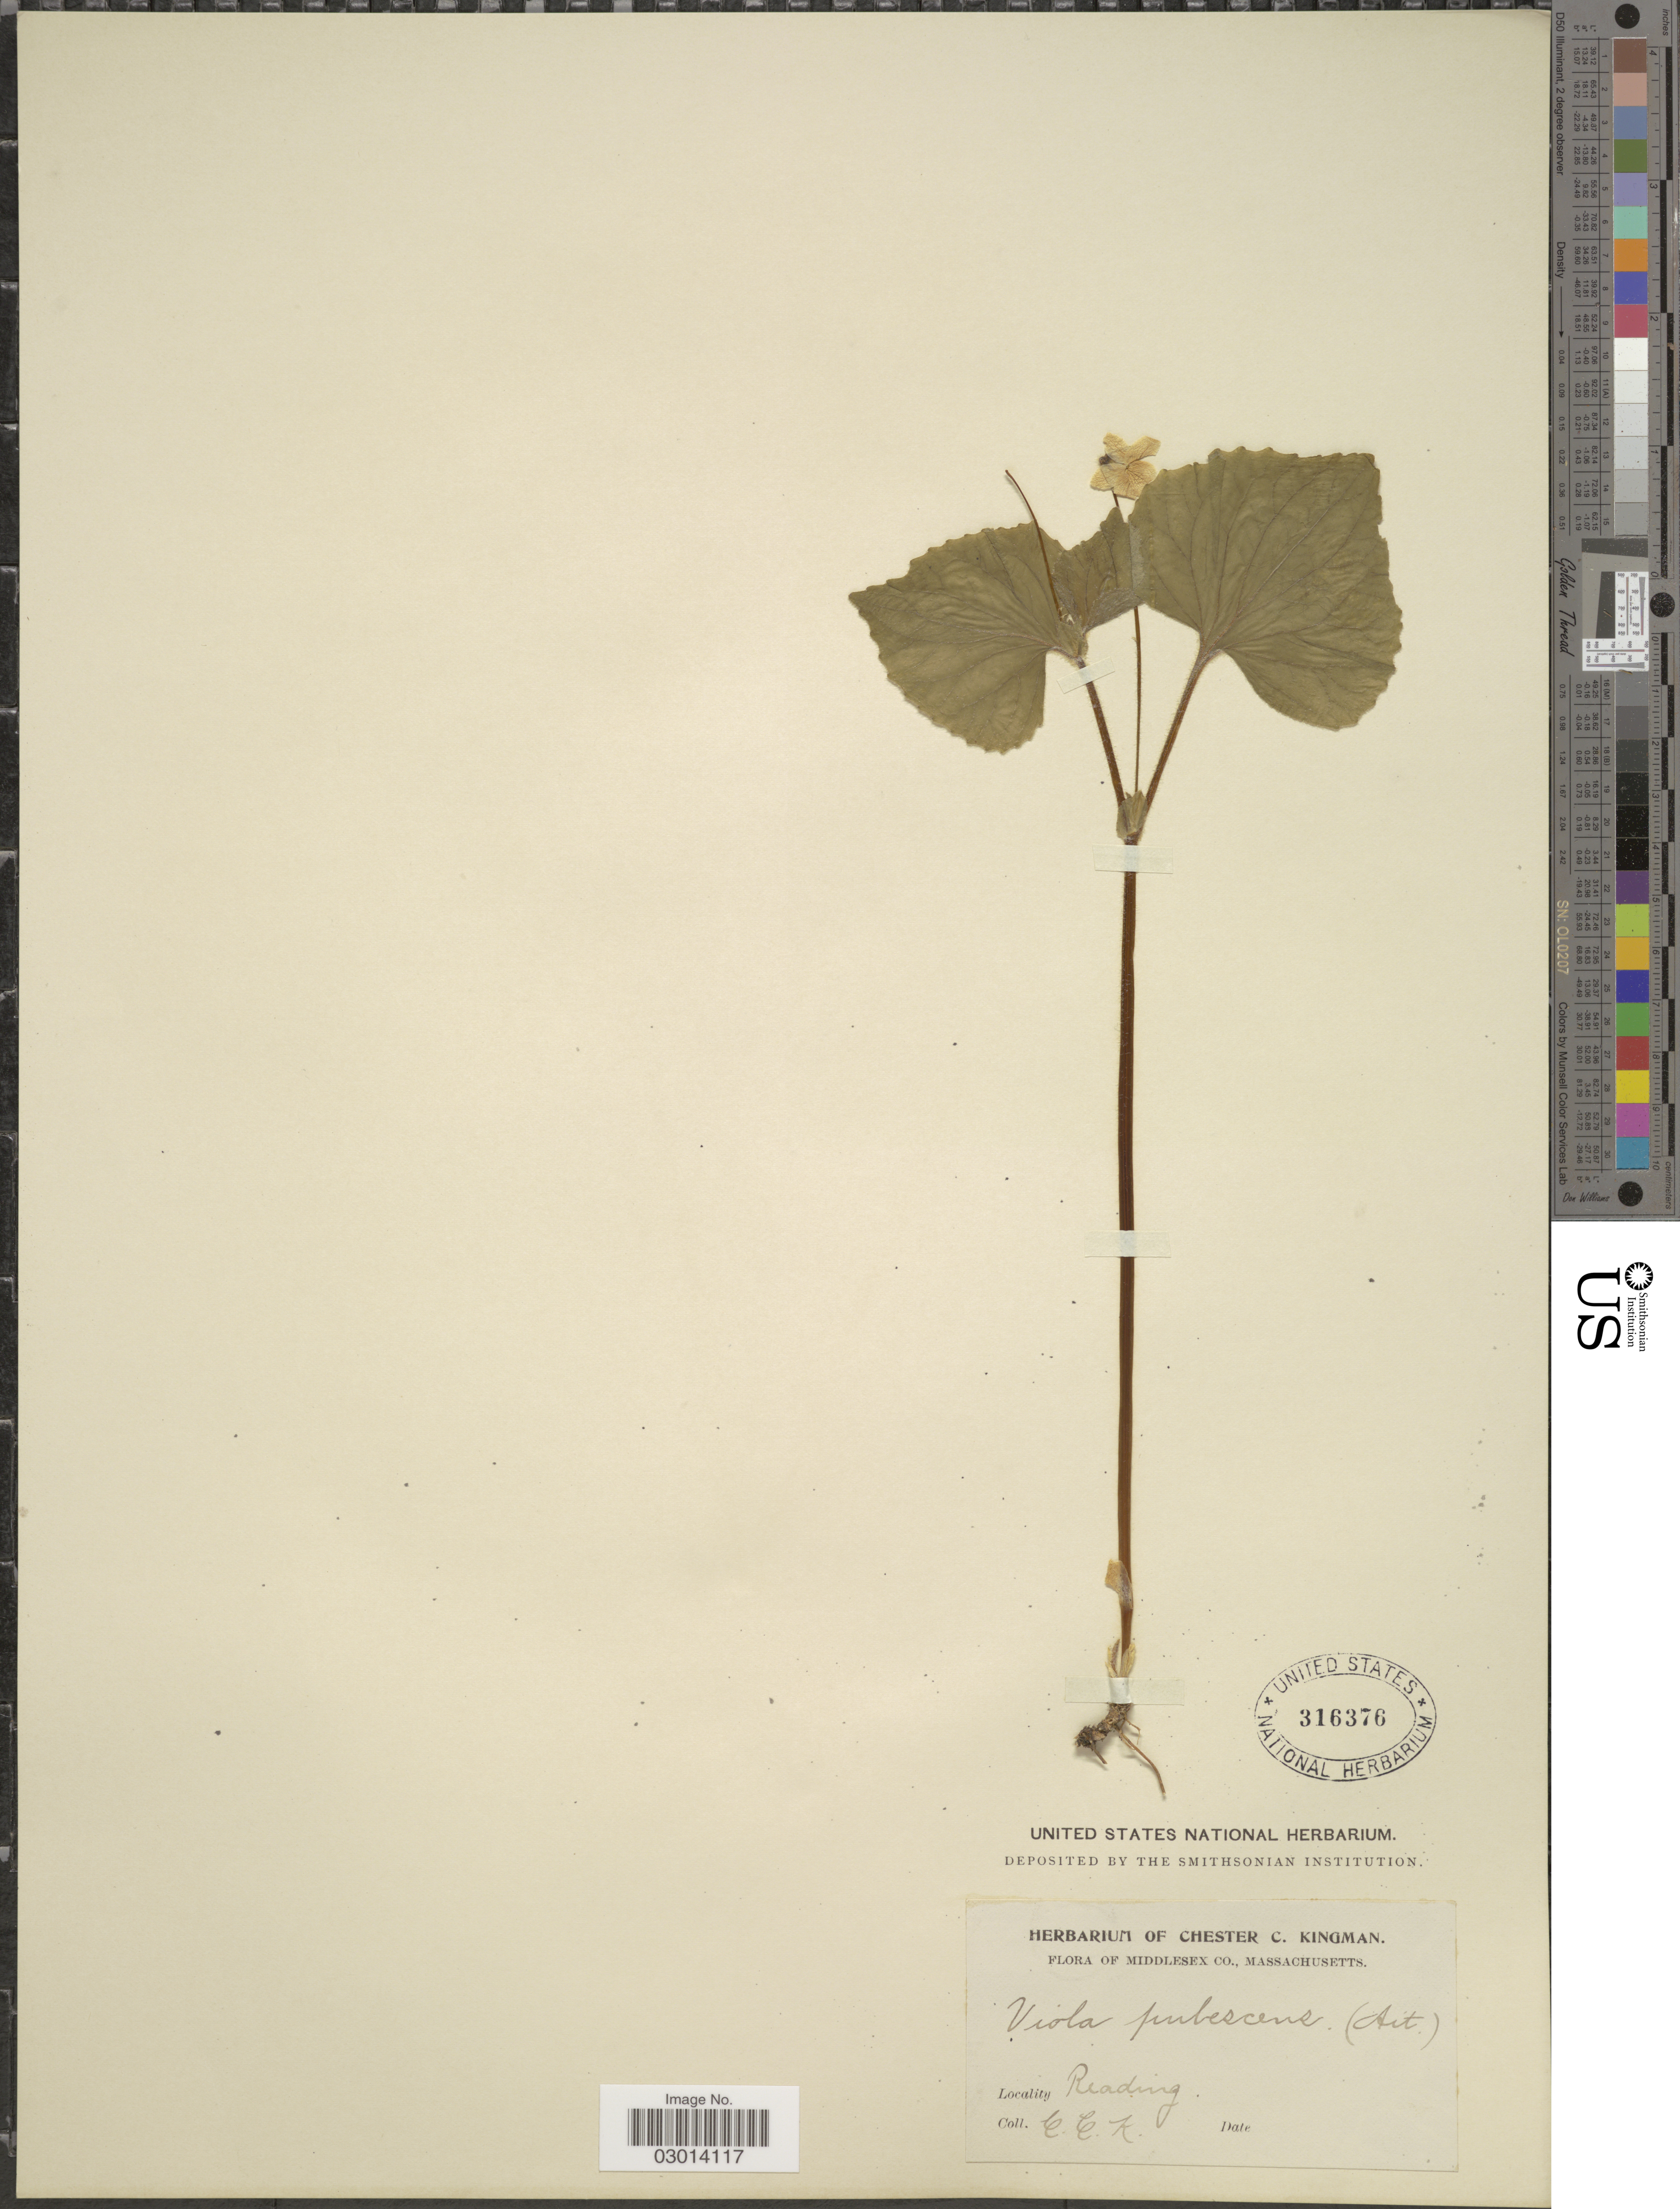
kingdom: Plantae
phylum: Tracheophyta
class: Magnoliopsida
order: Malpighiales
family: Violaceae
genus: Viola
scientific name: Viola pubescens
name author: Aiton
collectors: C. Kingman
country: United States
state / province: Massachusetts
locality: Middlesex Co., Reading.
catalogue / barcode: US 316376